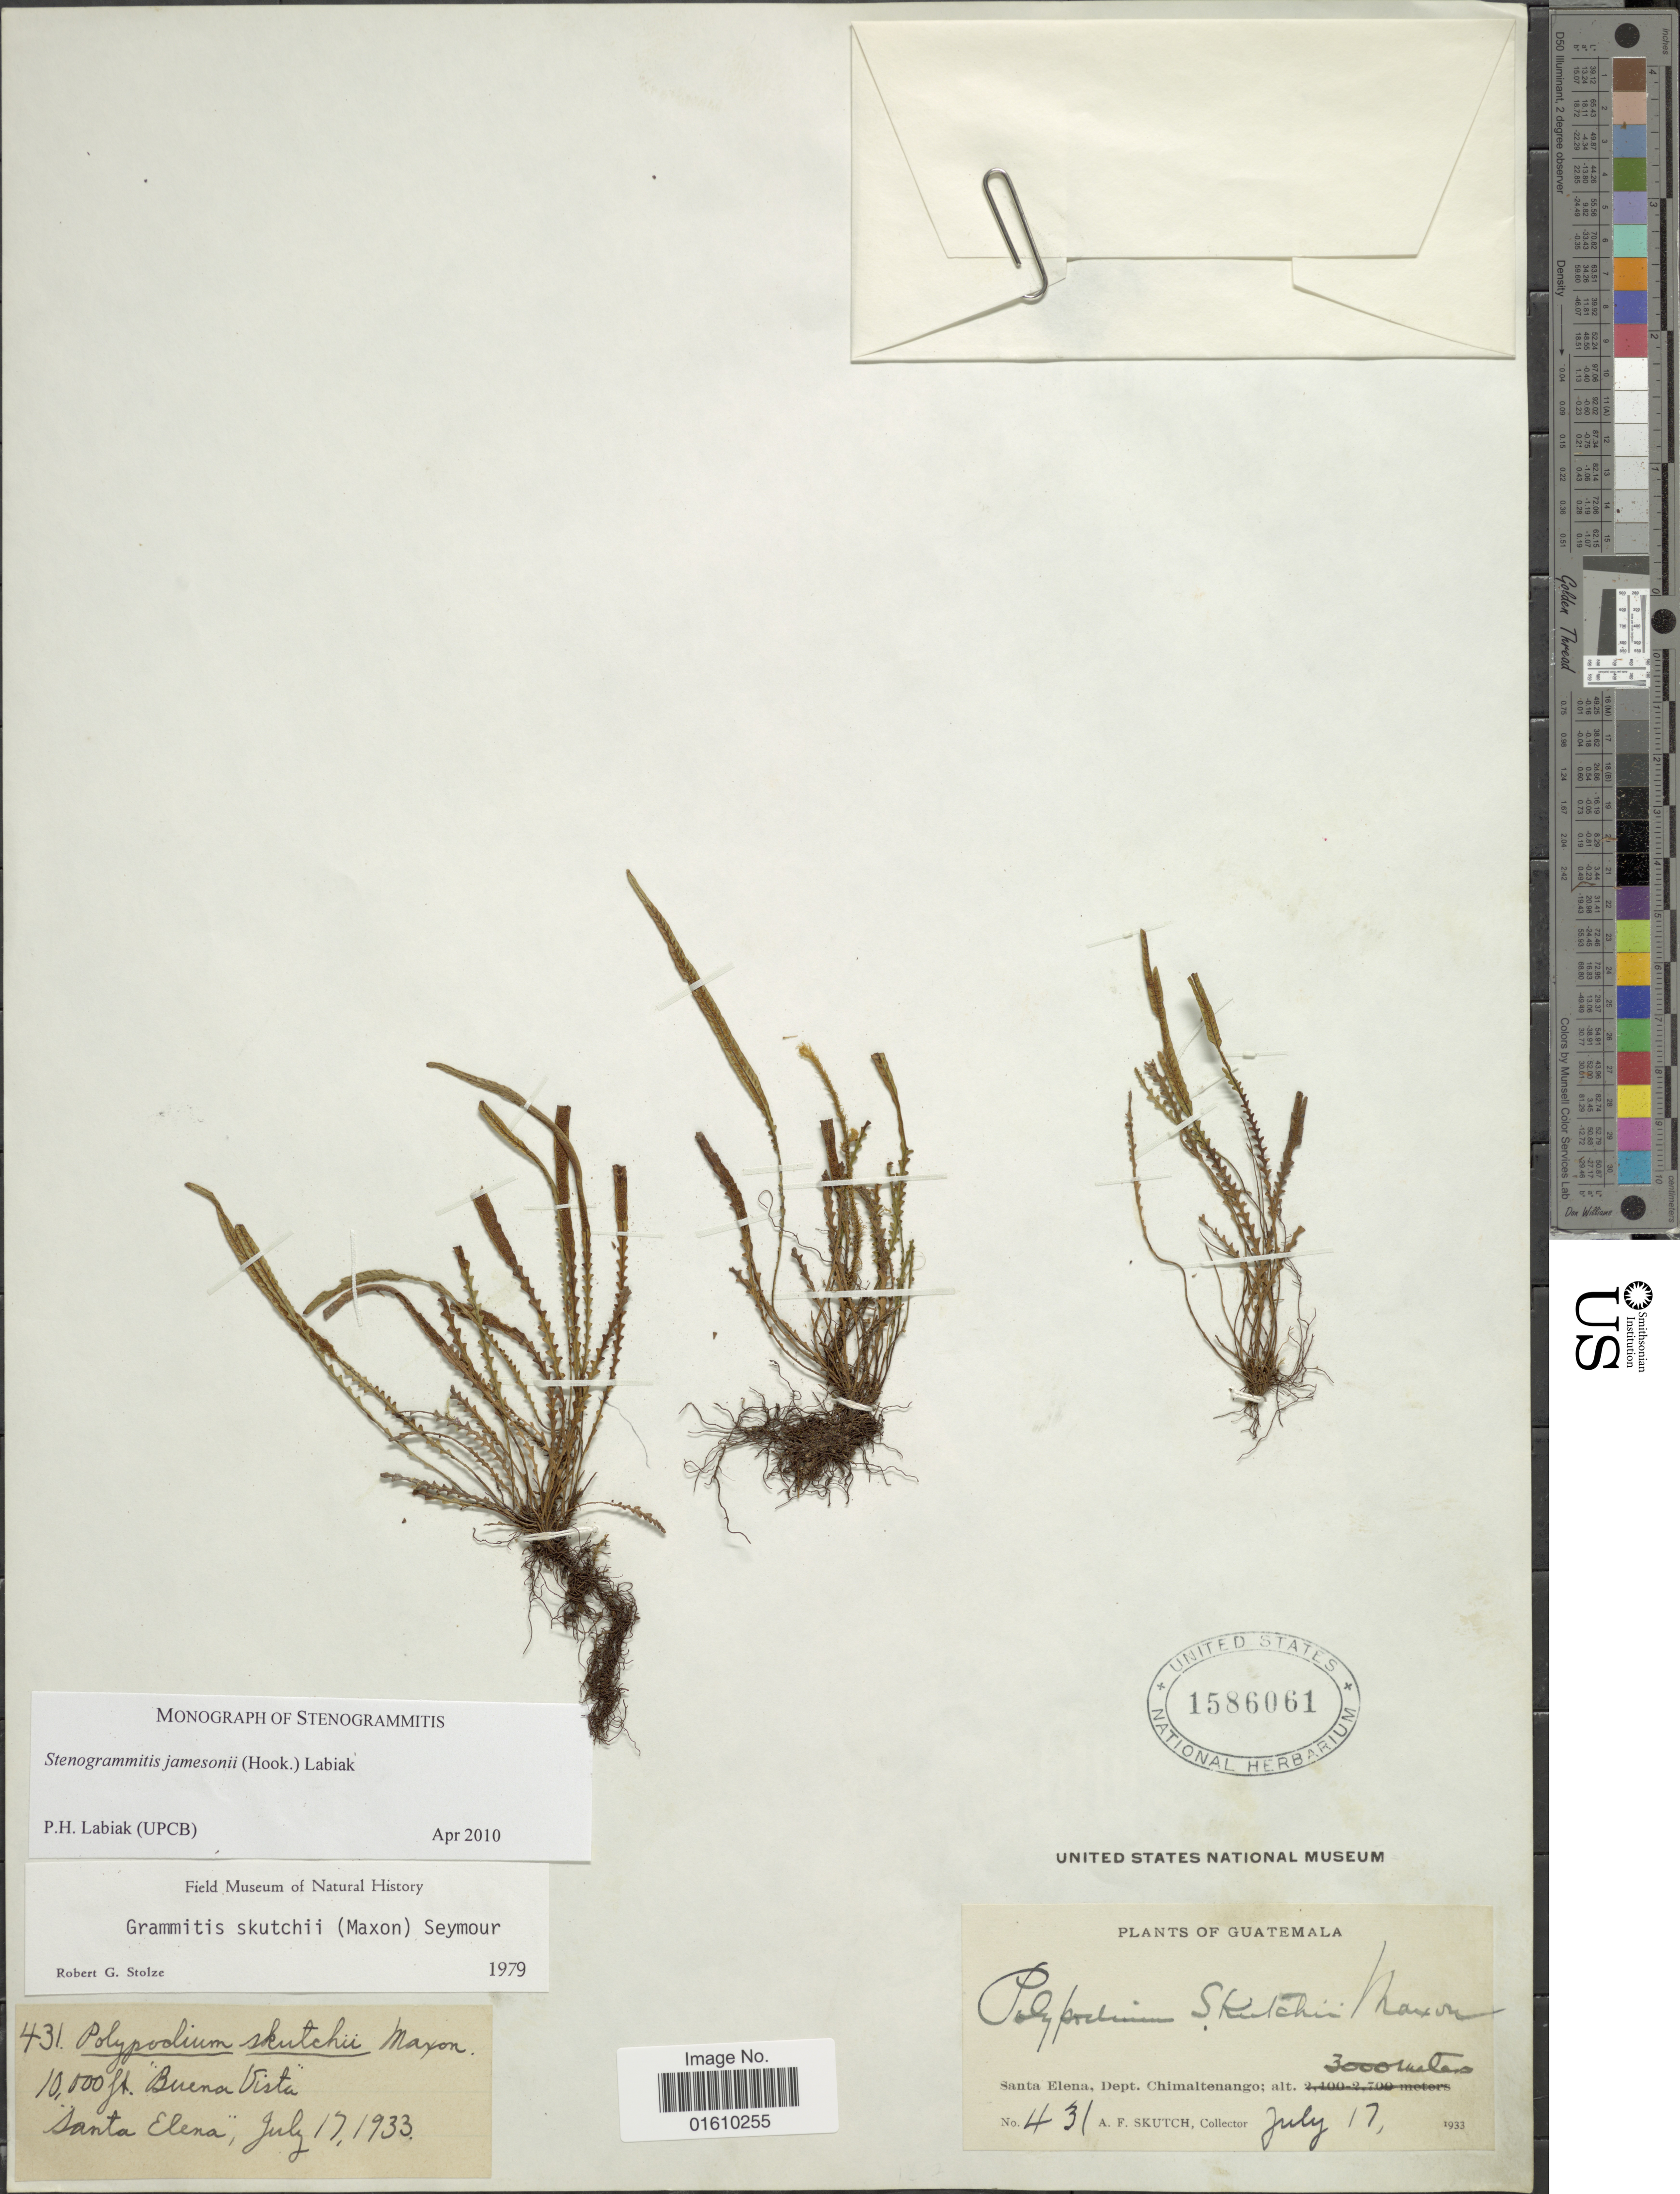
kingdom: Plantae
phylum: Tracheophyta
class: Polypodiopsida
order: Polypodiales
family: Polypodiaceae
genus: Stenogrammitis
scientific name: Stenogrammitis jamesonii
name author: (Hook.) Labiak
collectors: A. F. Skutch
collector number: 431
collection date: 1933-07-17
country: Guatemala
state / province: Chimaltenango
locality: Buena Vista, Santa Elena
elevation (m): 3000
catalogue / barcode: US 1586061